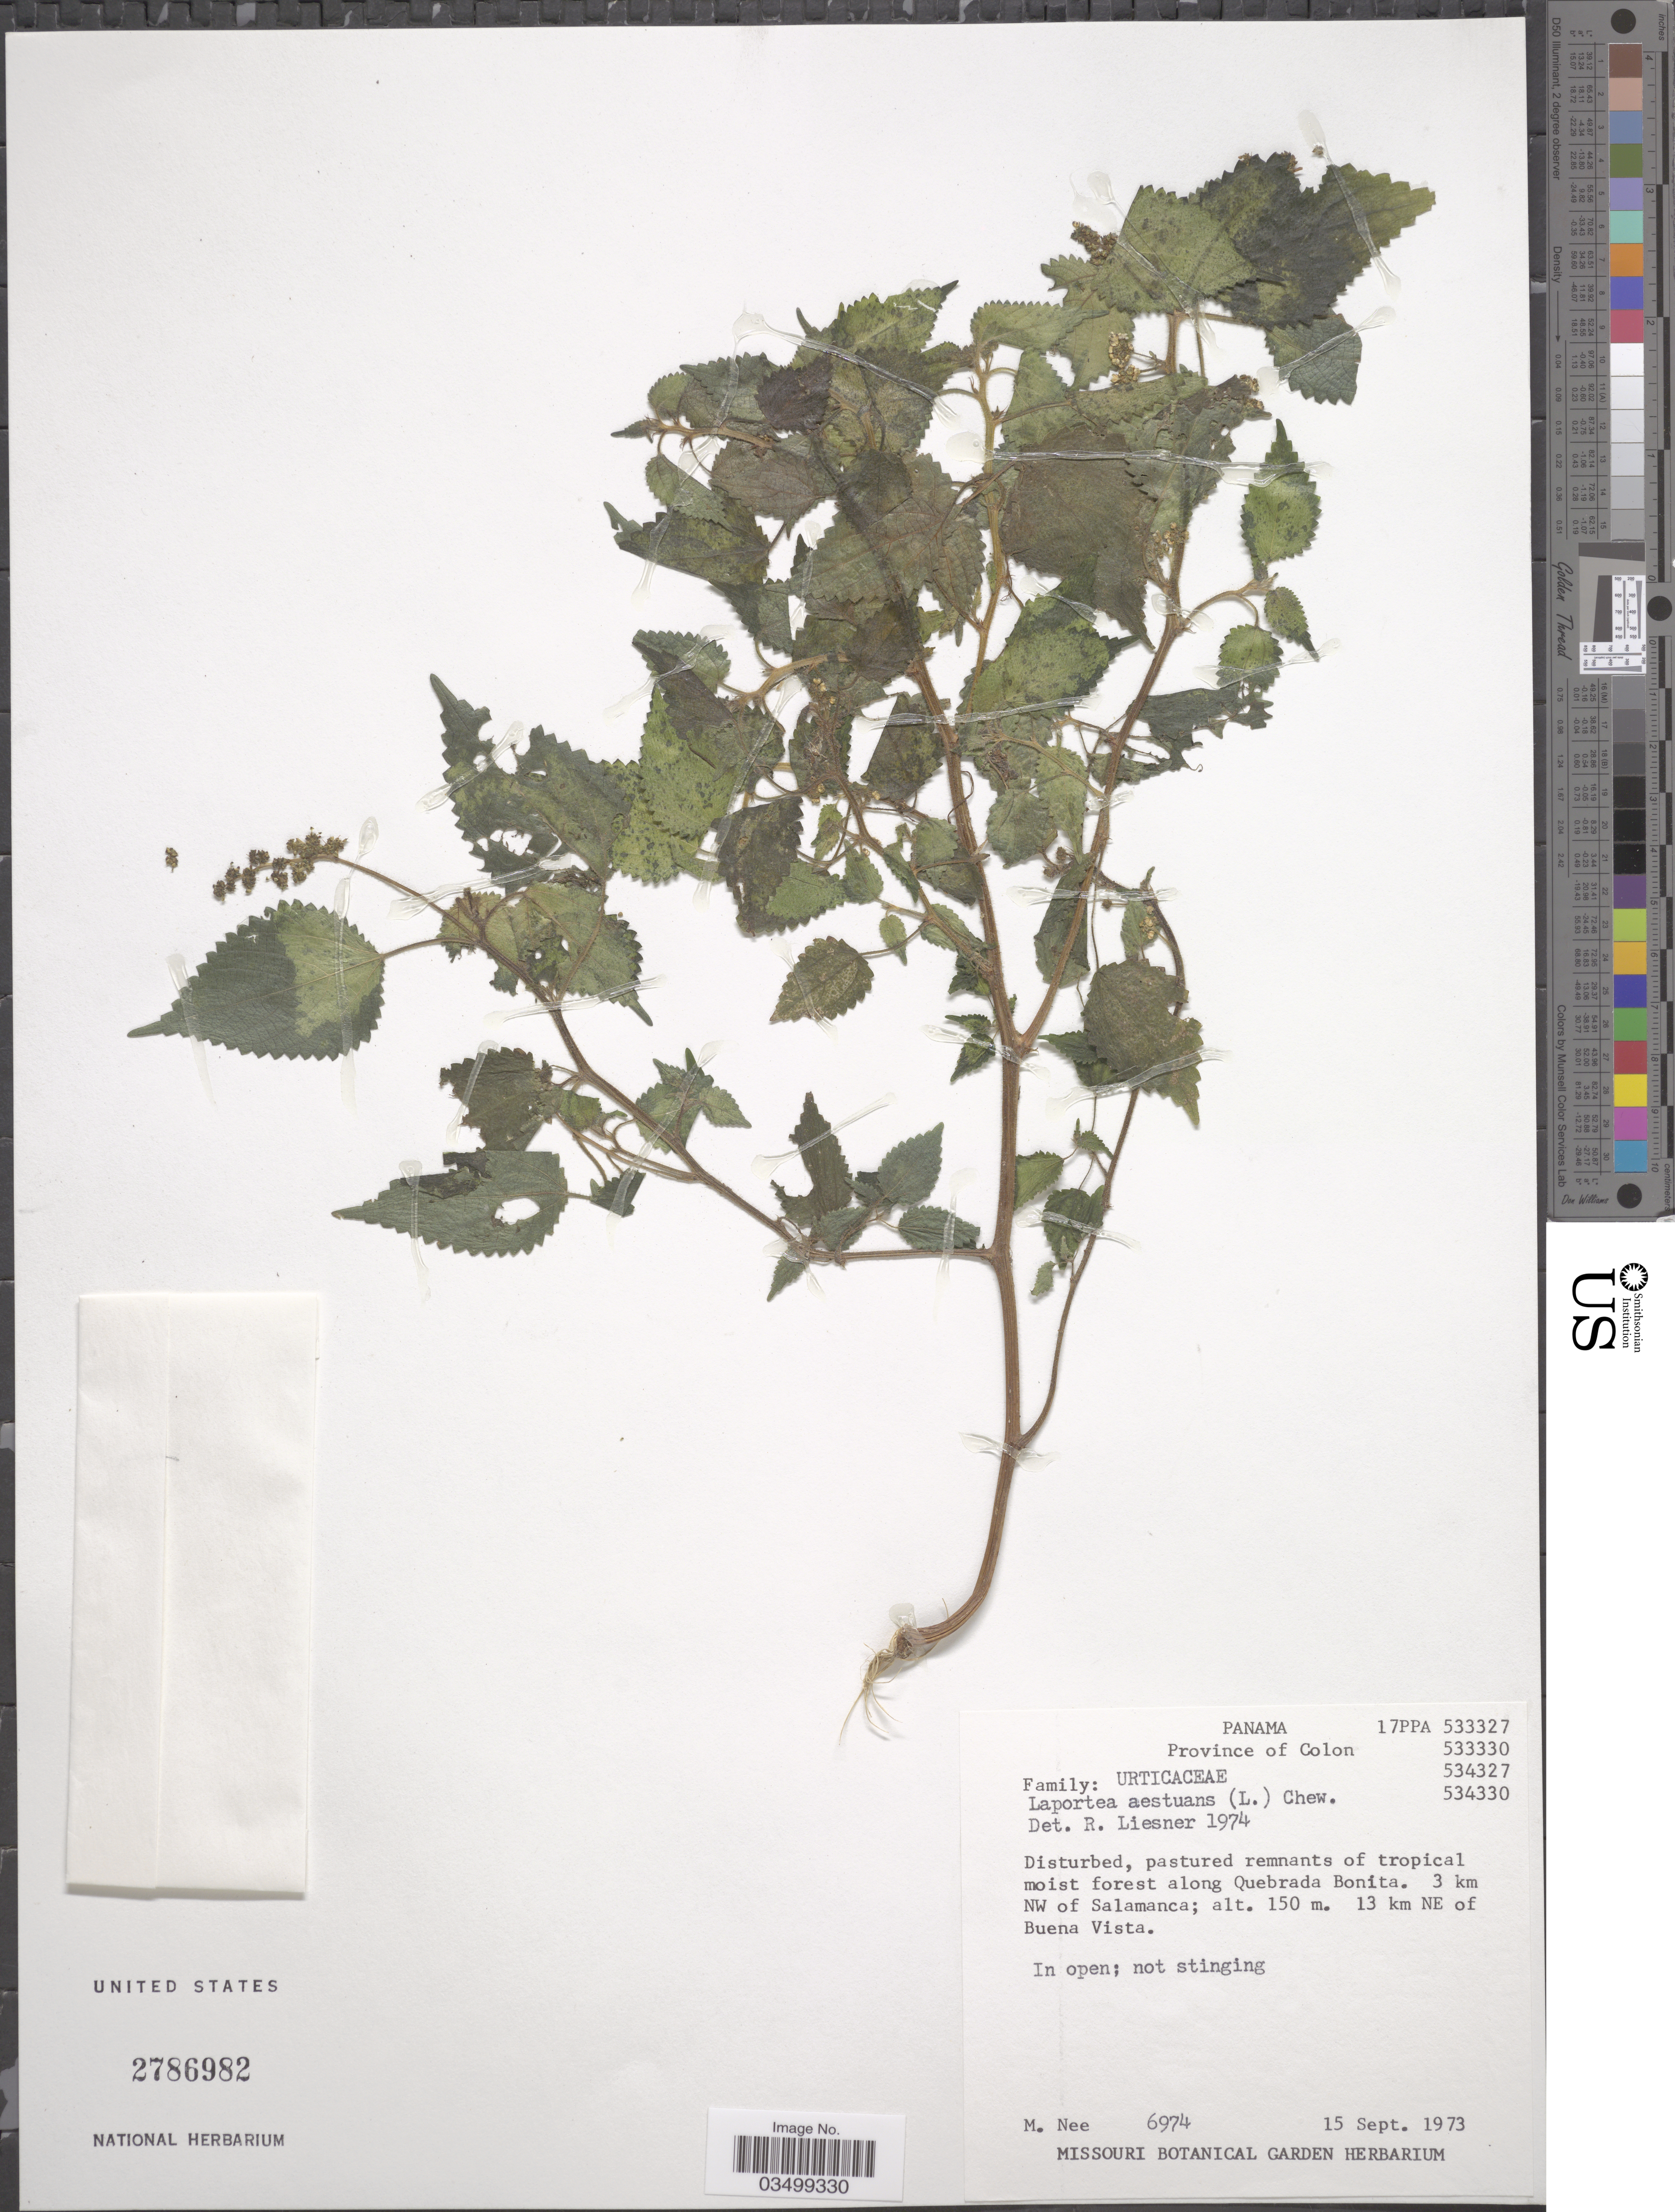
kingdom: Plantae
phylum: Tracheophyta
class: Magnoliopsida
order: Rosales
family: Urticaceae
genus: Laportea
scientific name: Laportea aestuans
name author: (L.) Chew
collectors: M. Nee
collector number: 6974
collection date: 1973-09-15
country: Panama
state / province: Colón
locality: Along Quebrada Bonita. 3 km NW of Salamanca; 13 km NE of Buena Vista.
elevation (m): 150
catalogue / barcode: US 2786982